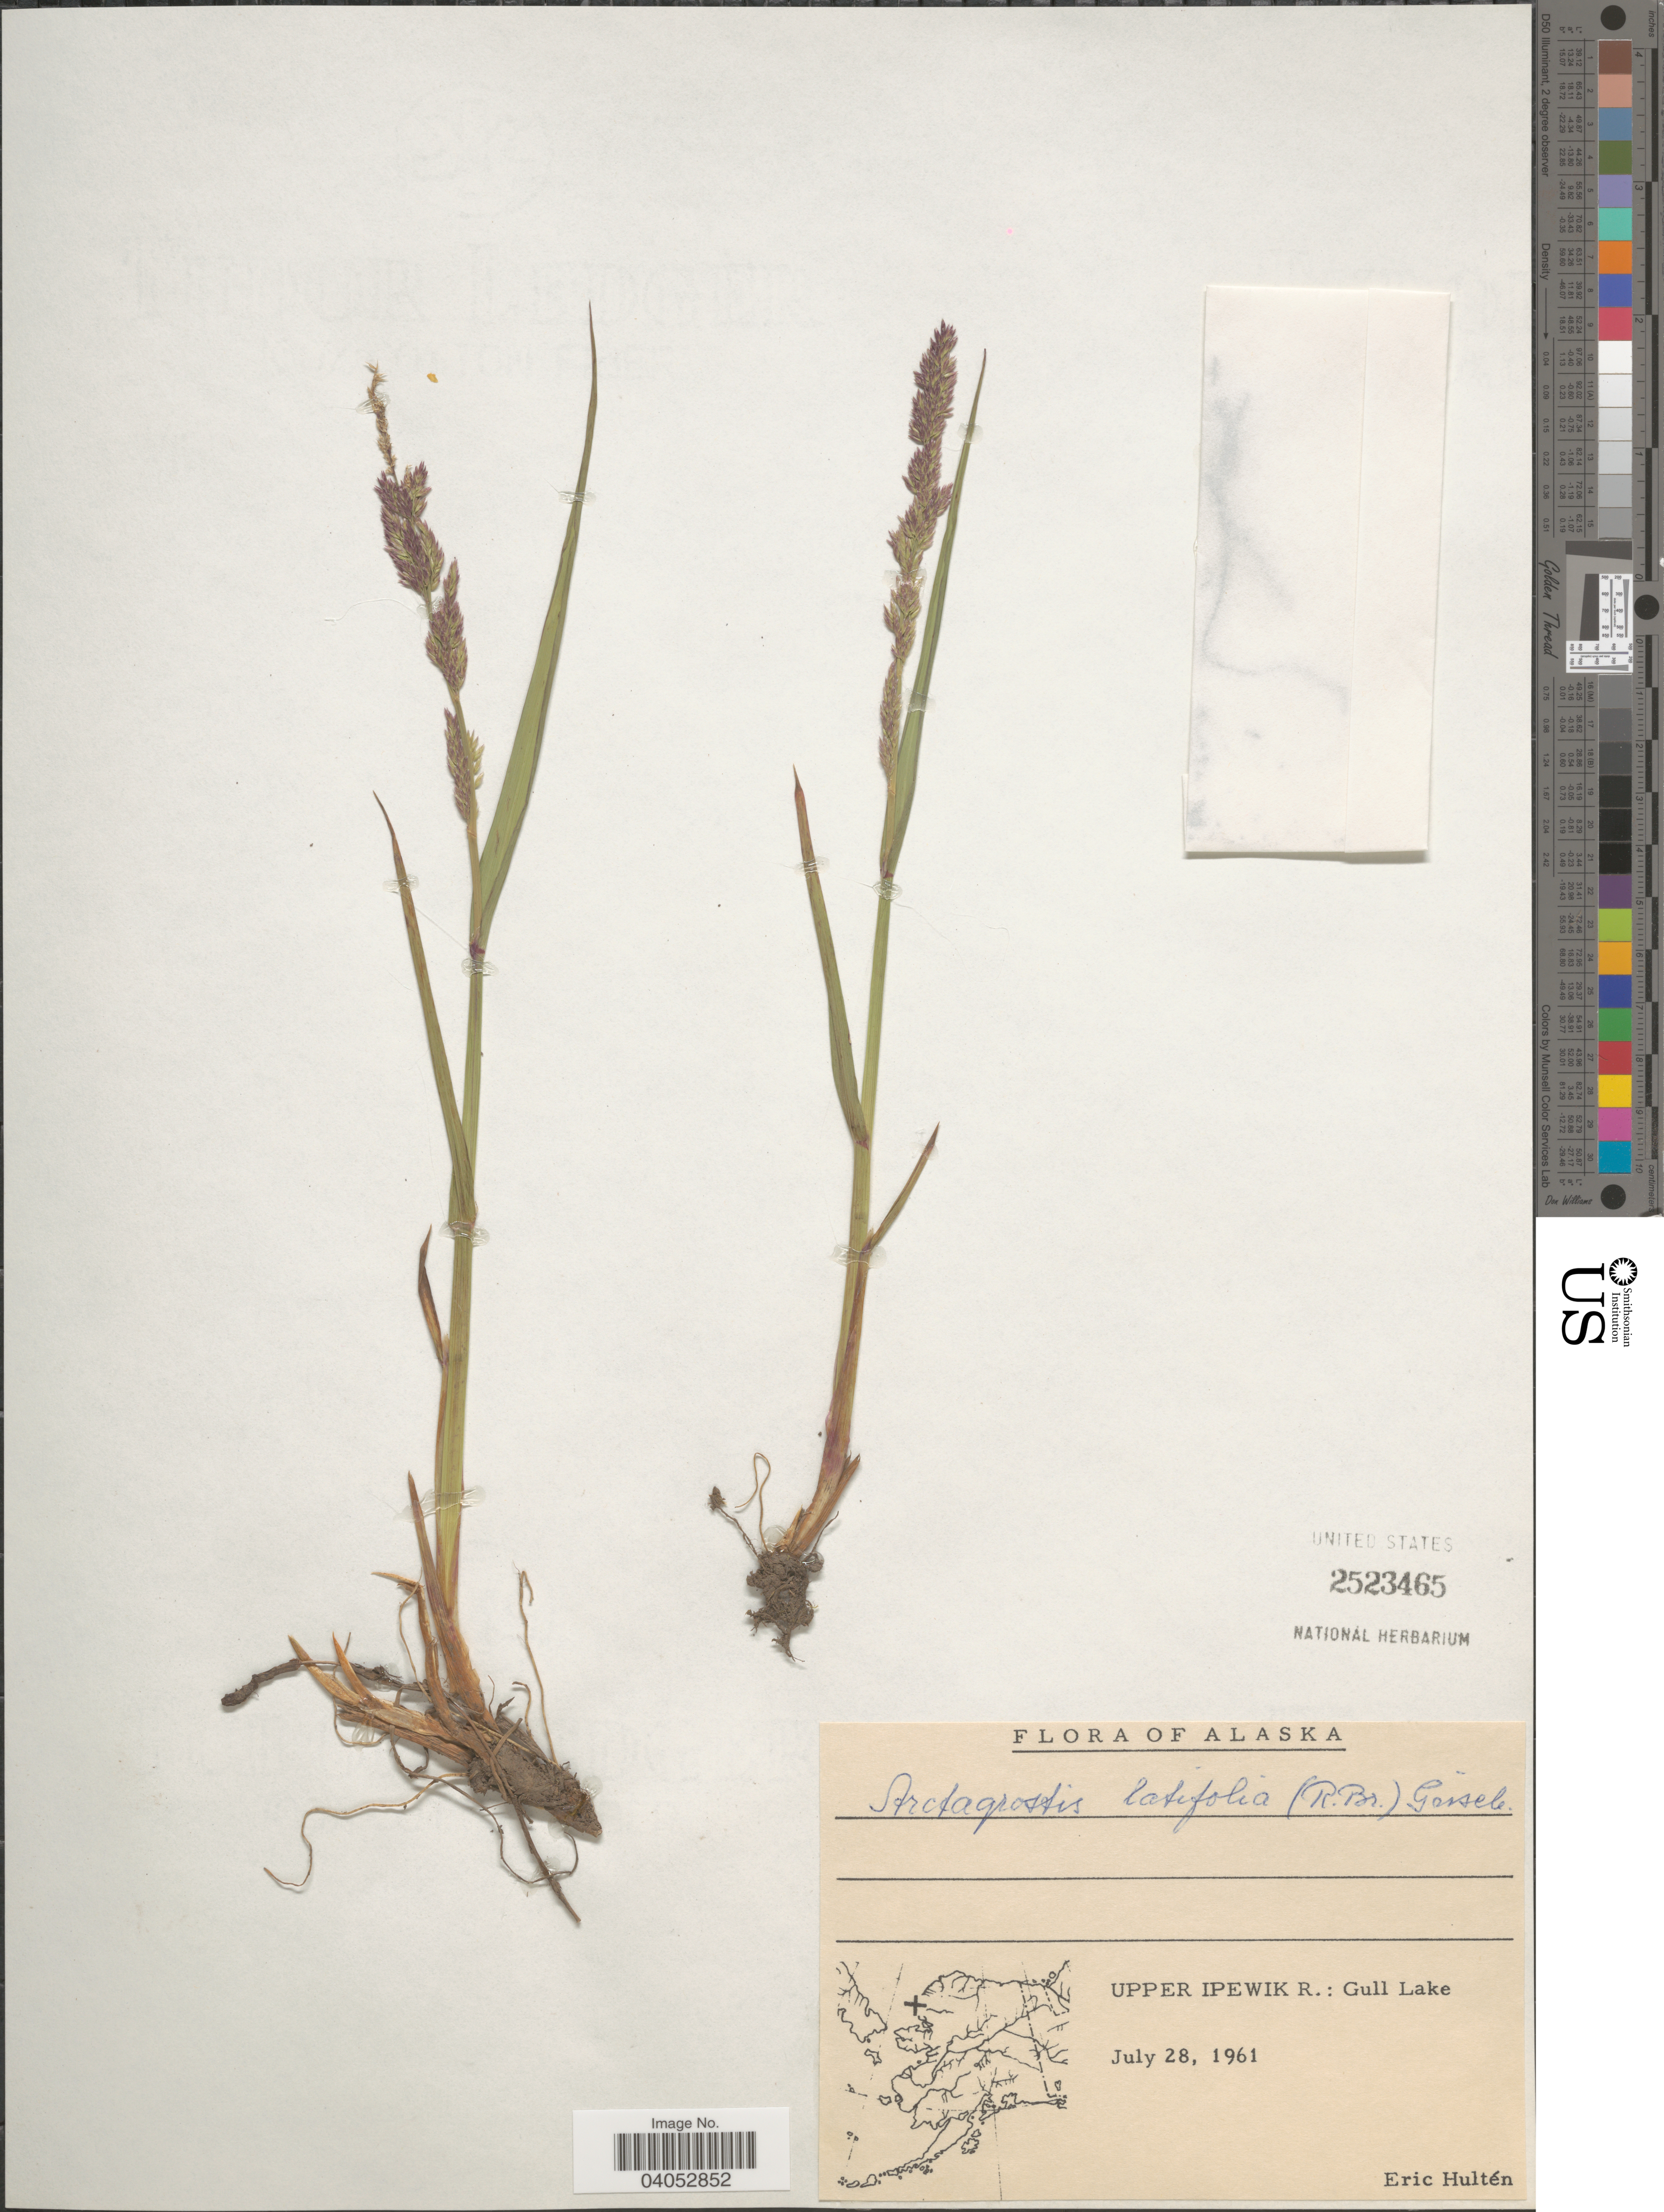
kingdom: Plantae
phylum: Tracheophyta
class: Liliopsida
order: Poales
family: Poaceae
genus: Arctagrostis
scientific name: Arctagrostis latifolia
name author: (R. Br.) Griseb.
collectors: E. G. Hultén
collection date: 1961-07-28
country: United States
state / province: Alaska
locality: Upper Ipewik R.: Gull Lake.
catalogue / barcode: US 2523465